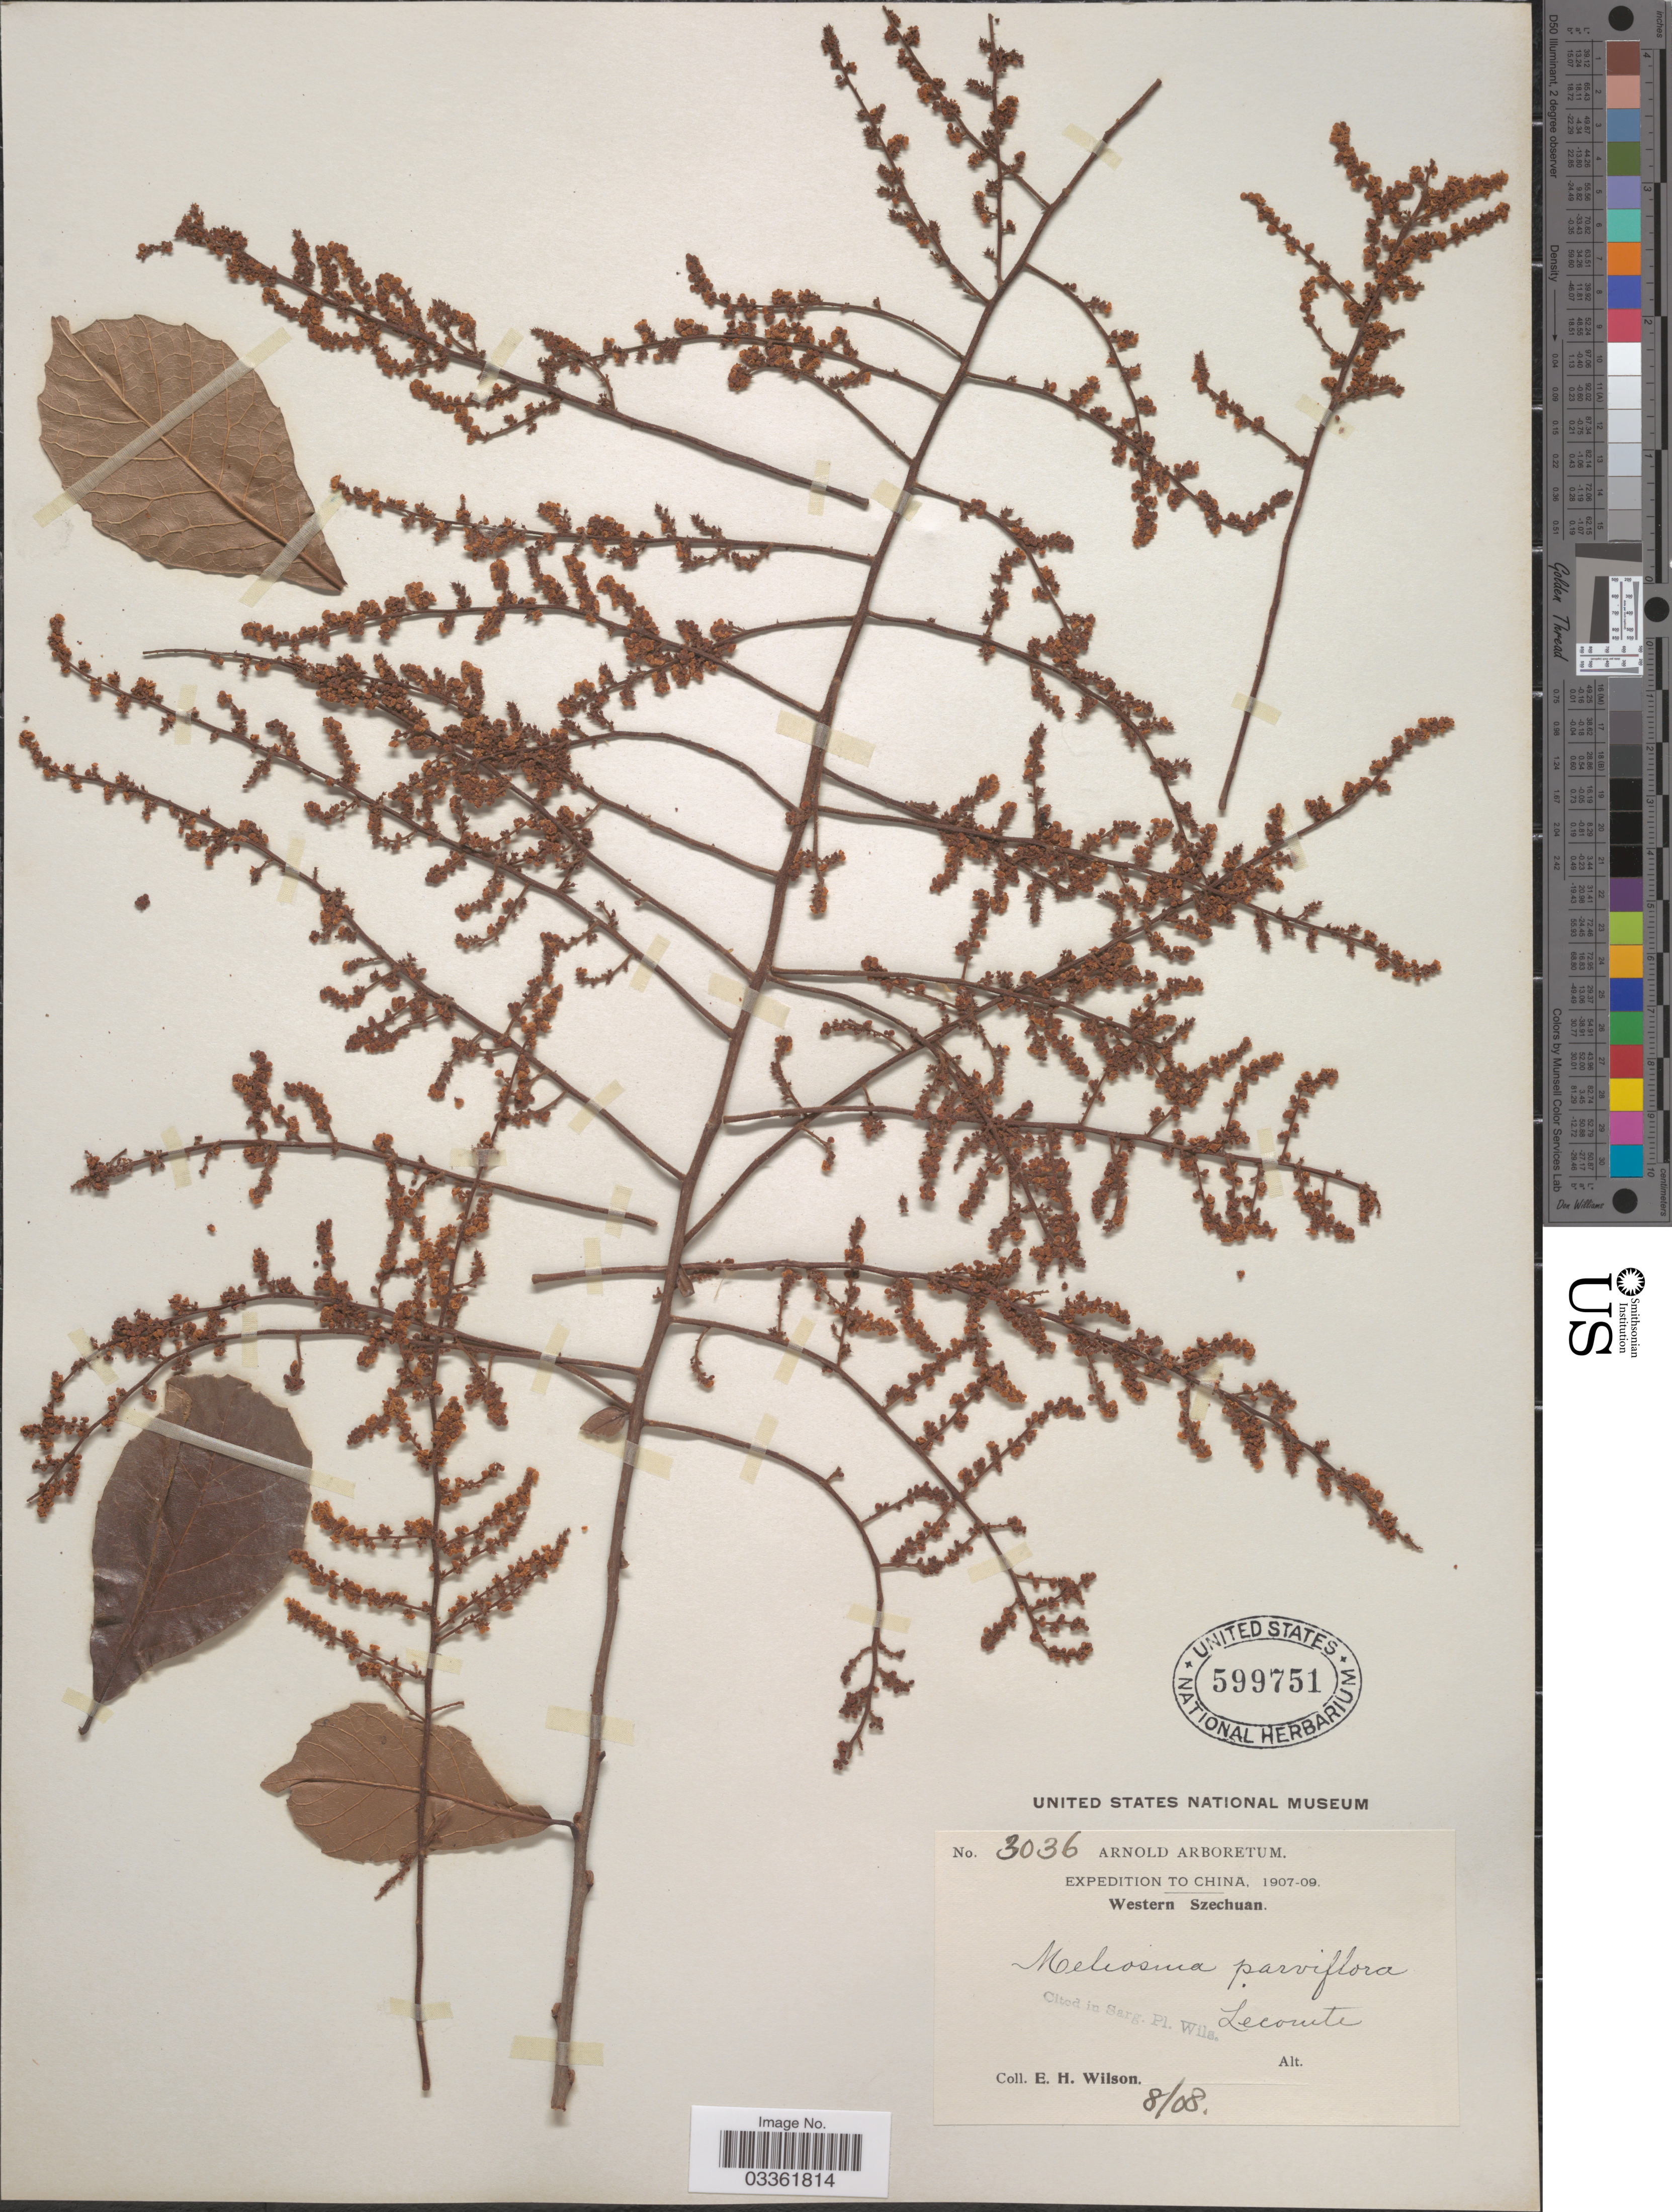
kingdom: Plantae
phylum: Tracheophyta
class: Magnoliopsida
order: Proteales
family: Sabiaceae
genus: Meliosma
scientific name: Meliosma parviflora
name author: Lecomte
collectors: E. Wilson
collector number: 3036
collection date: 1908-08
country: China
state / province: Sichuan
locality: Western Szechuan.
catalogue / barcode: US 599751